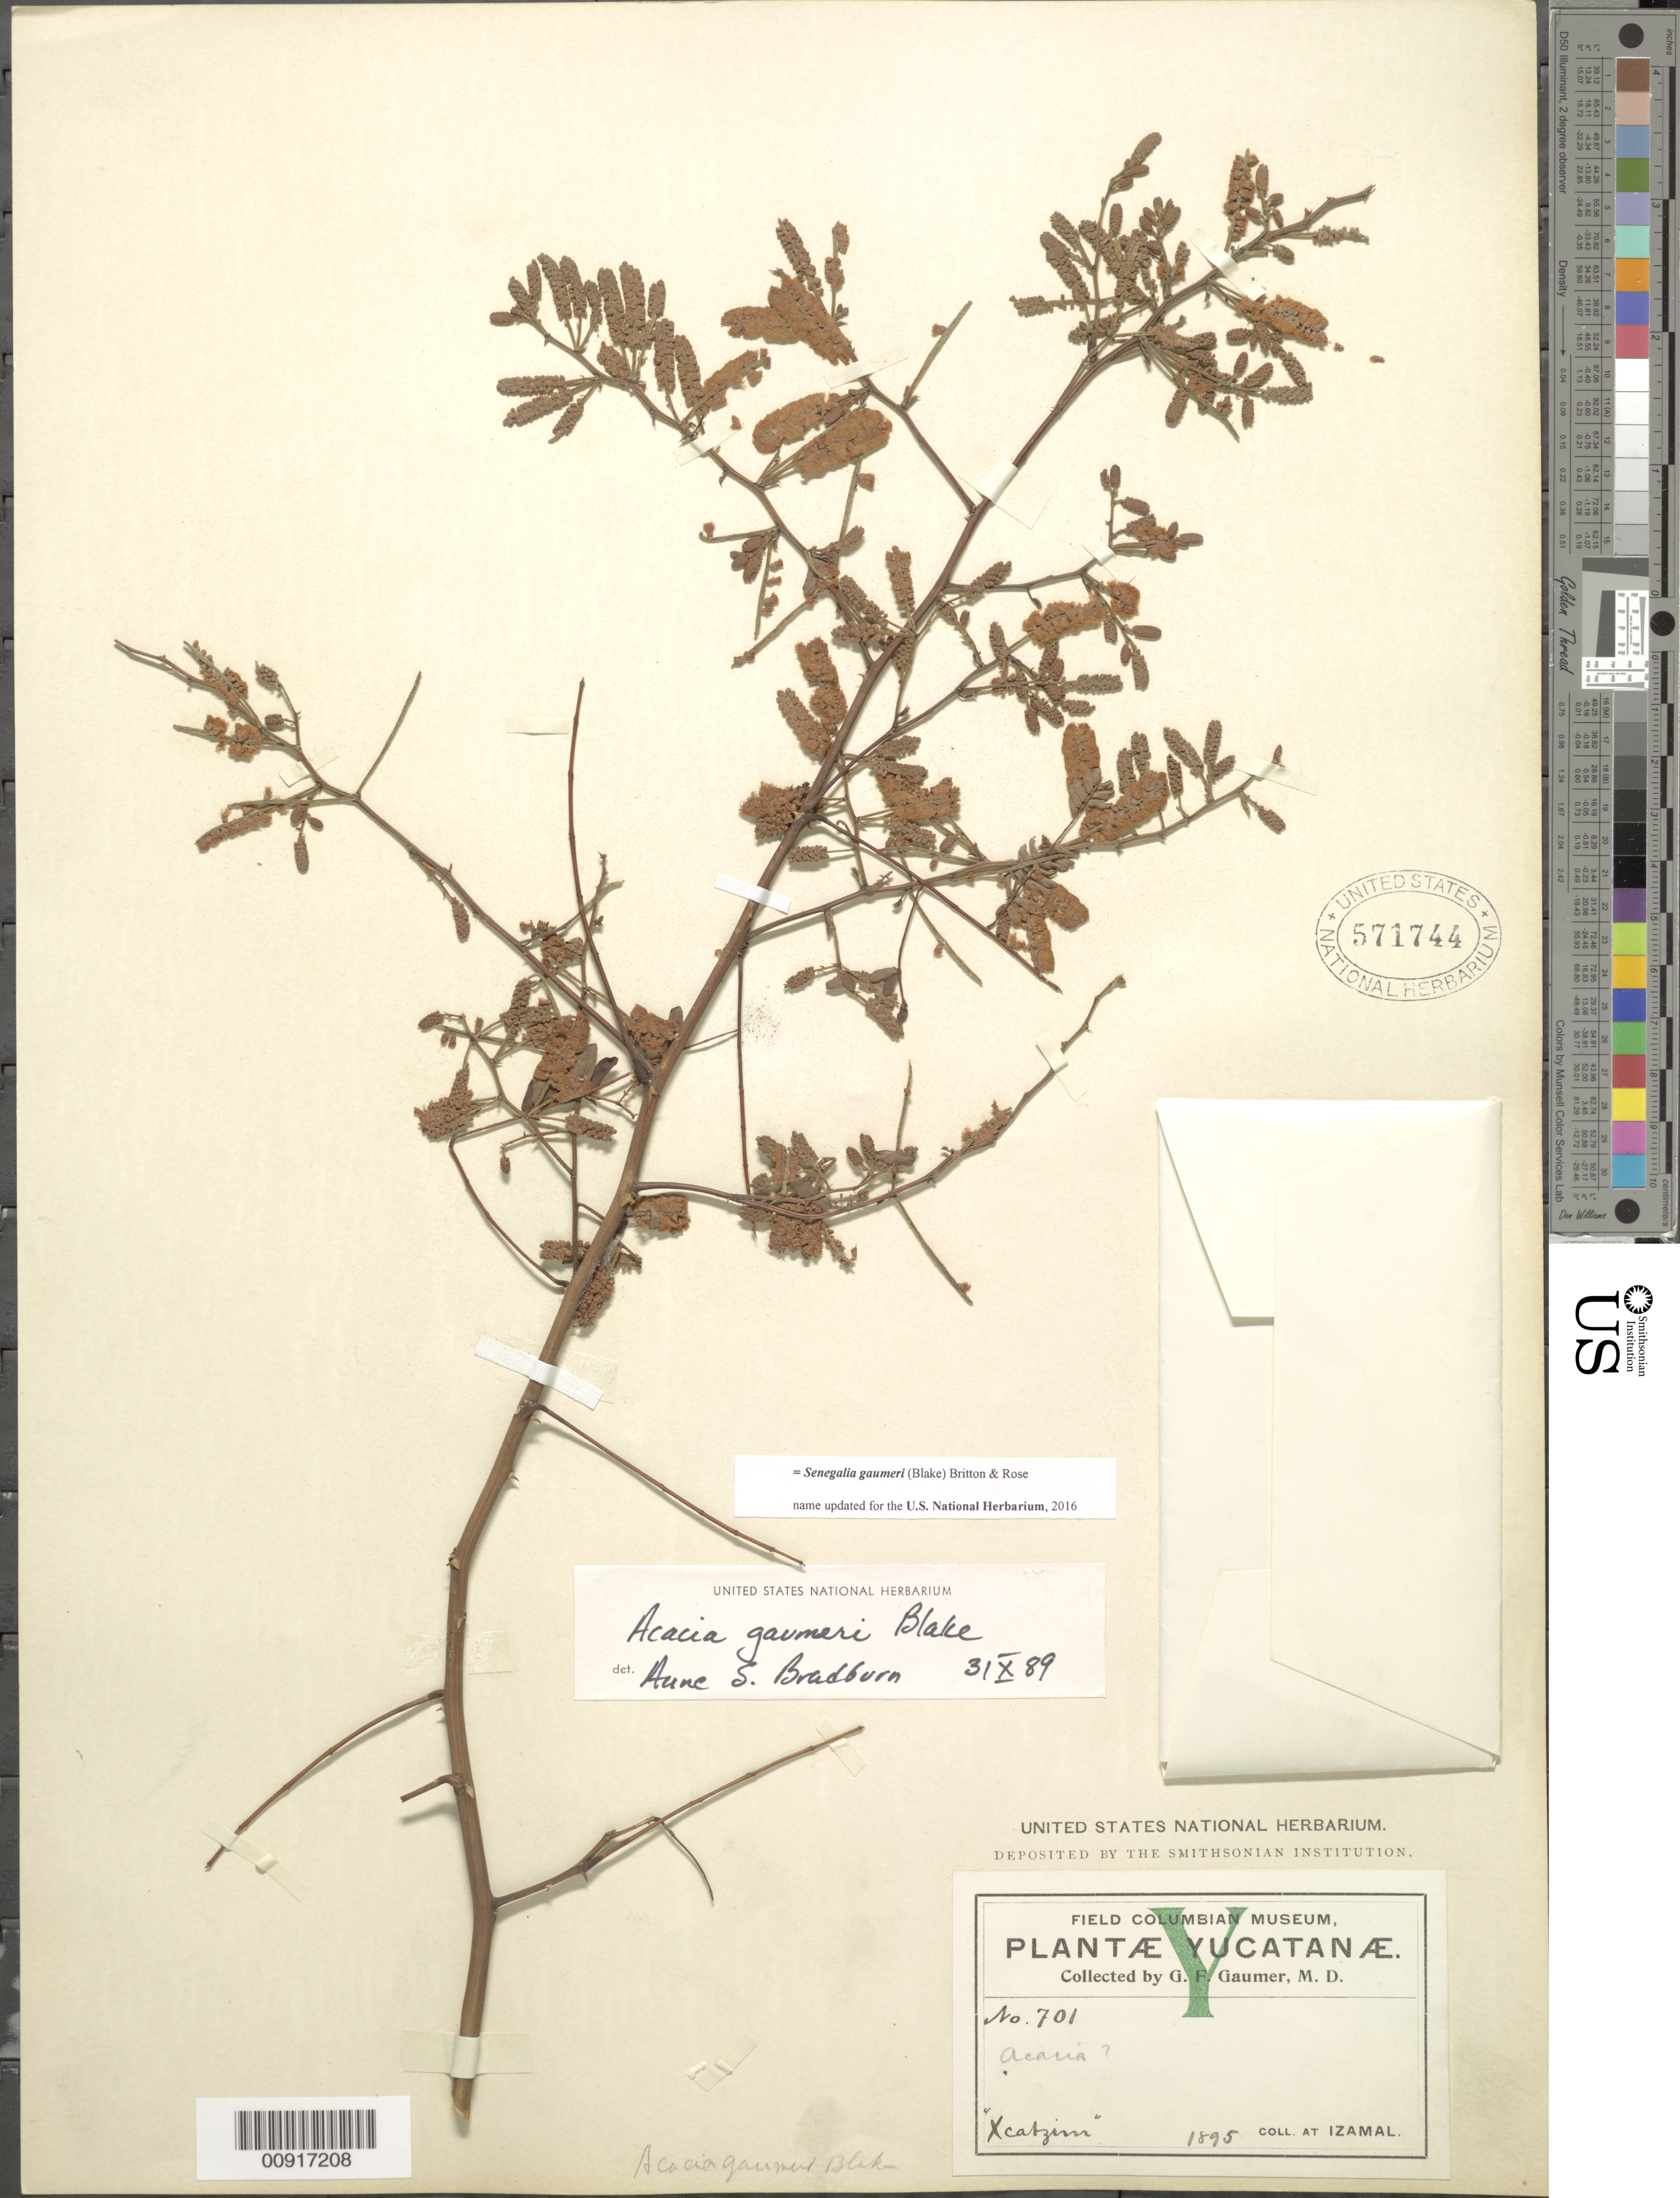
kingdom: Plantae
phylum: Tracheophyta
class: Magnoliopsida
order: Fabales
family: Fabaceae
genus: Senegalia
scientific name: Senegalia gaumeri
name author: (S.F. Blake) Britton & Rose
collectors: G. F. Gaumer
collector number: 701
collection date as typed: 1895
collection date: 1895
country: Mexico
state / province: Yucatán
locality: Izamal.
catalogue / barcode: US 571744